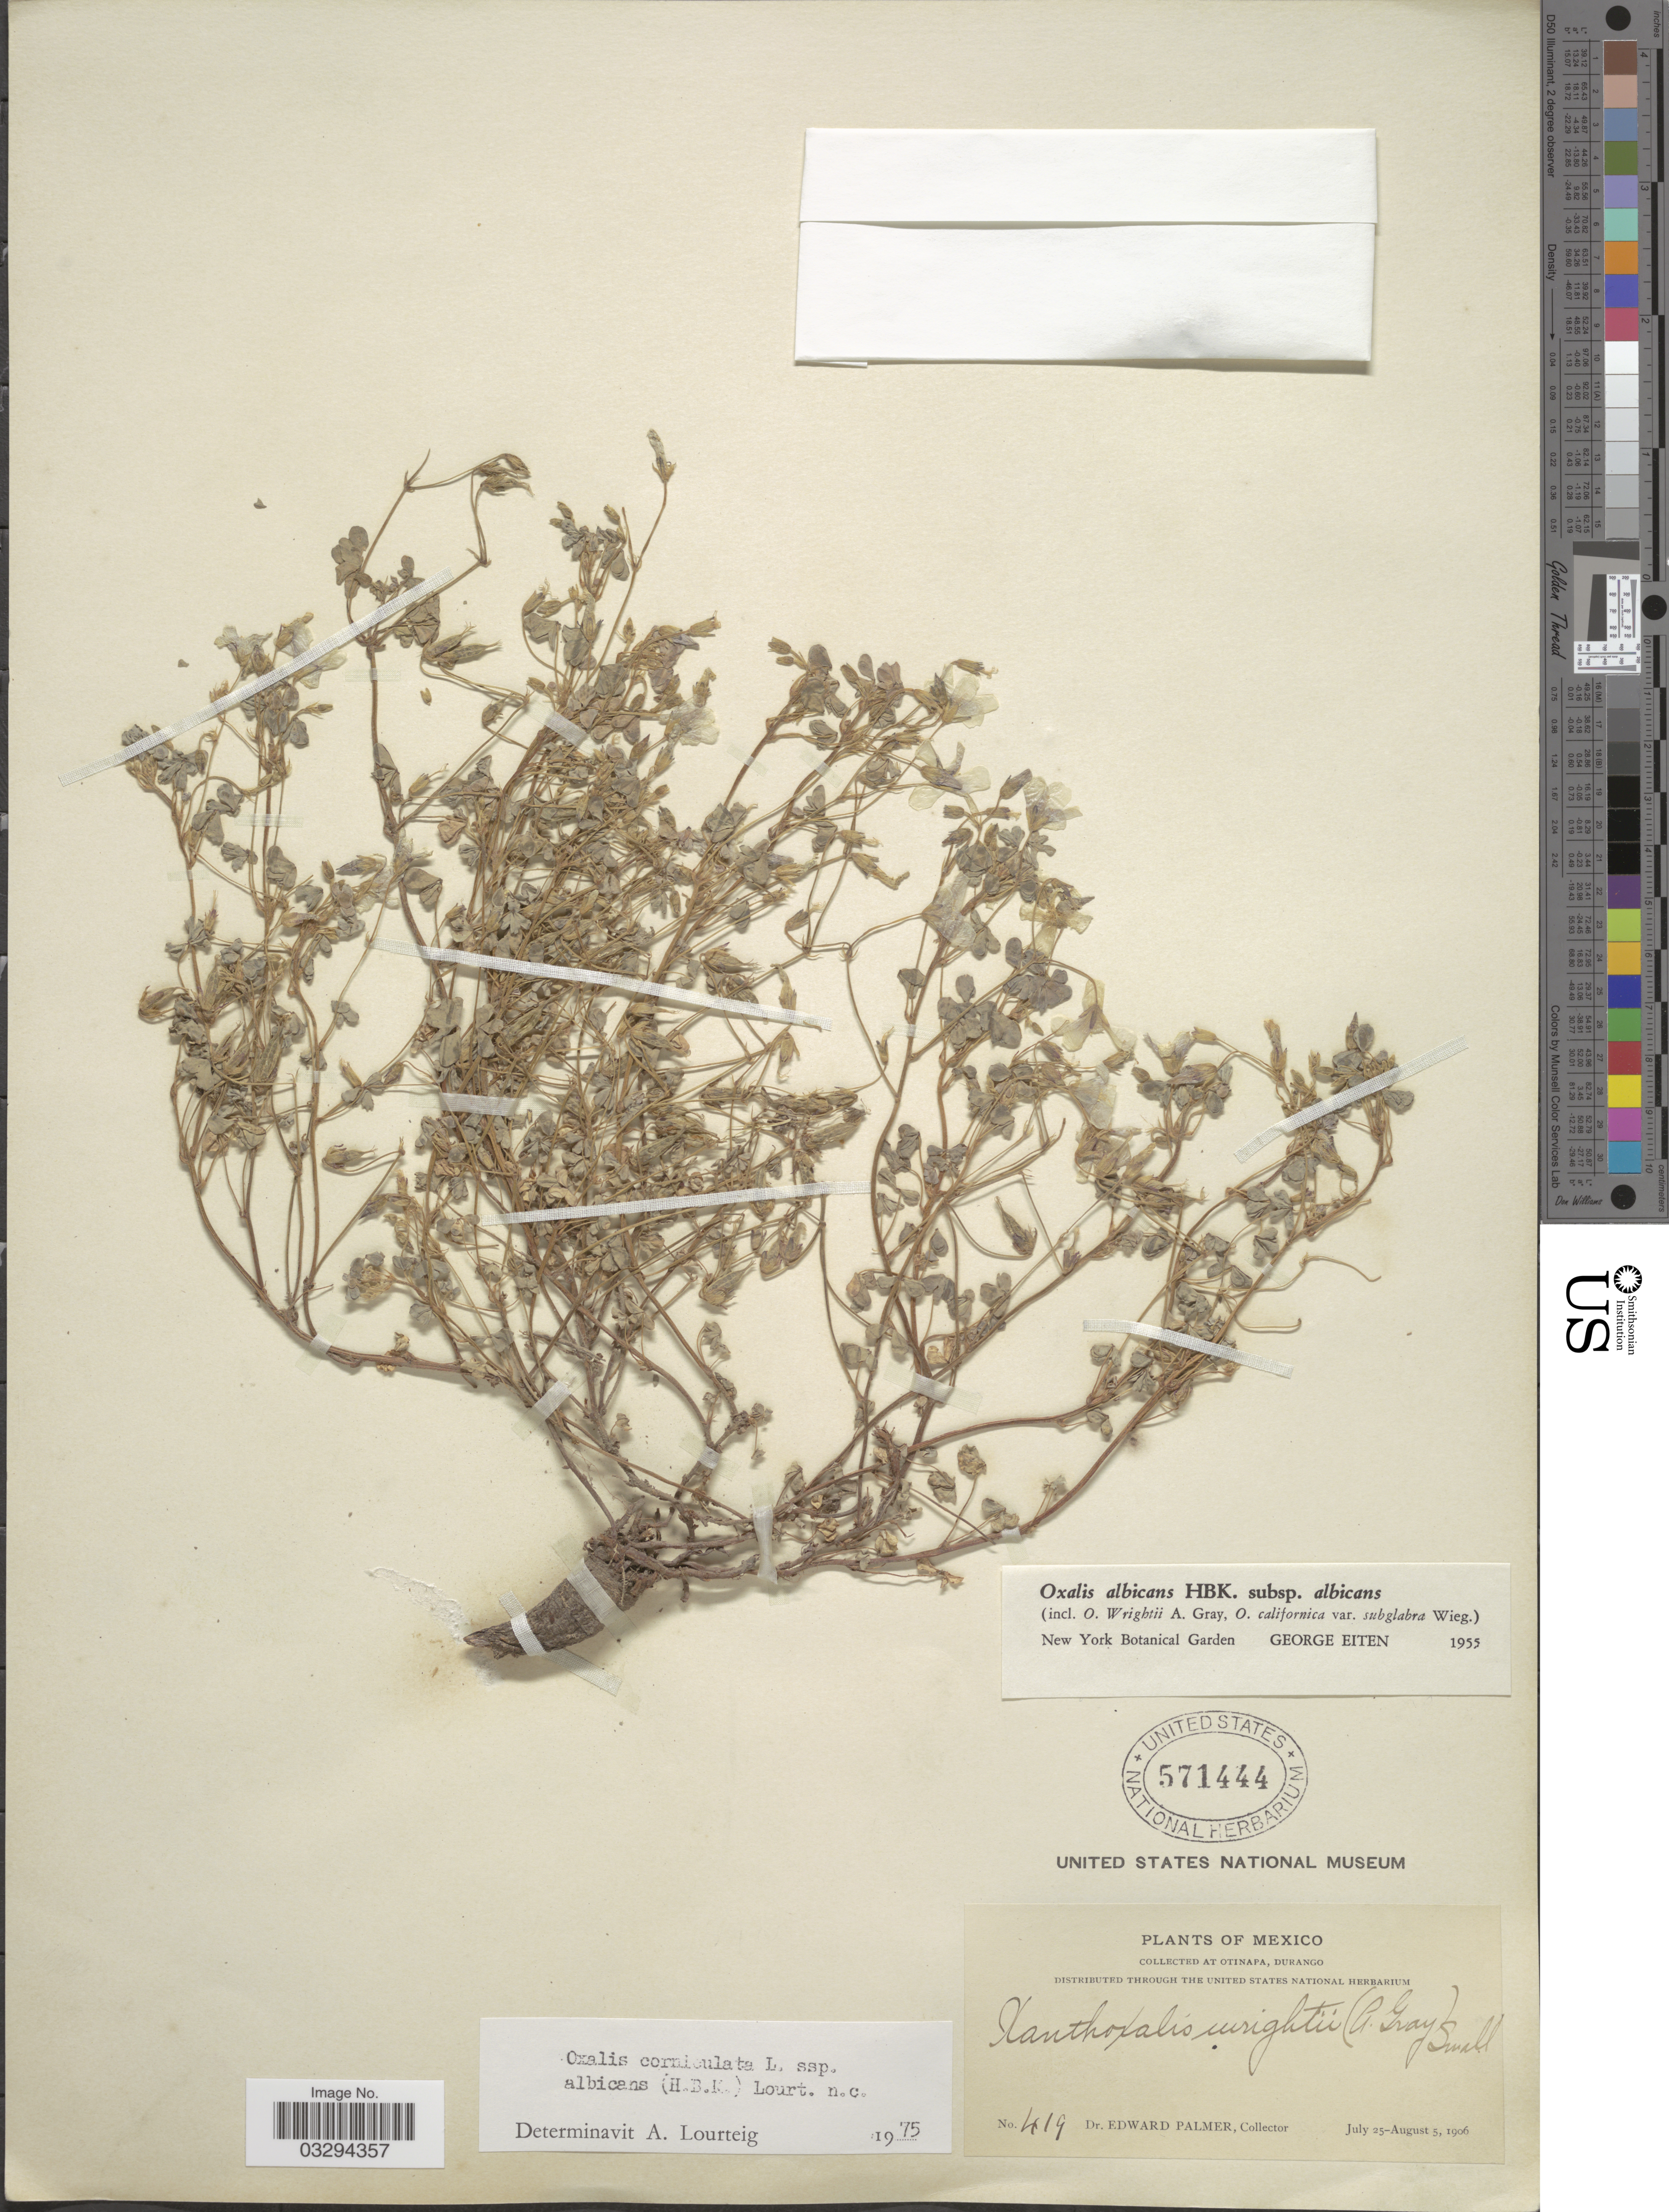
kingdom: Plantae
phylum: Tracheophyta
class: Magnoliopsida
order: Oxalidales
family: Oxalidaceae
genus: Oxalis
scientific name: Oxalis corniculata subsp. albicans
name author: (Kunth) Lourteig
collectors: E. Palmer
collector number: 419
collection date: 1906-07-25/1906-08-05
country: Mexico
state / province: Durango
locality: At Otinapa.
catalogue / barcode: US 571444